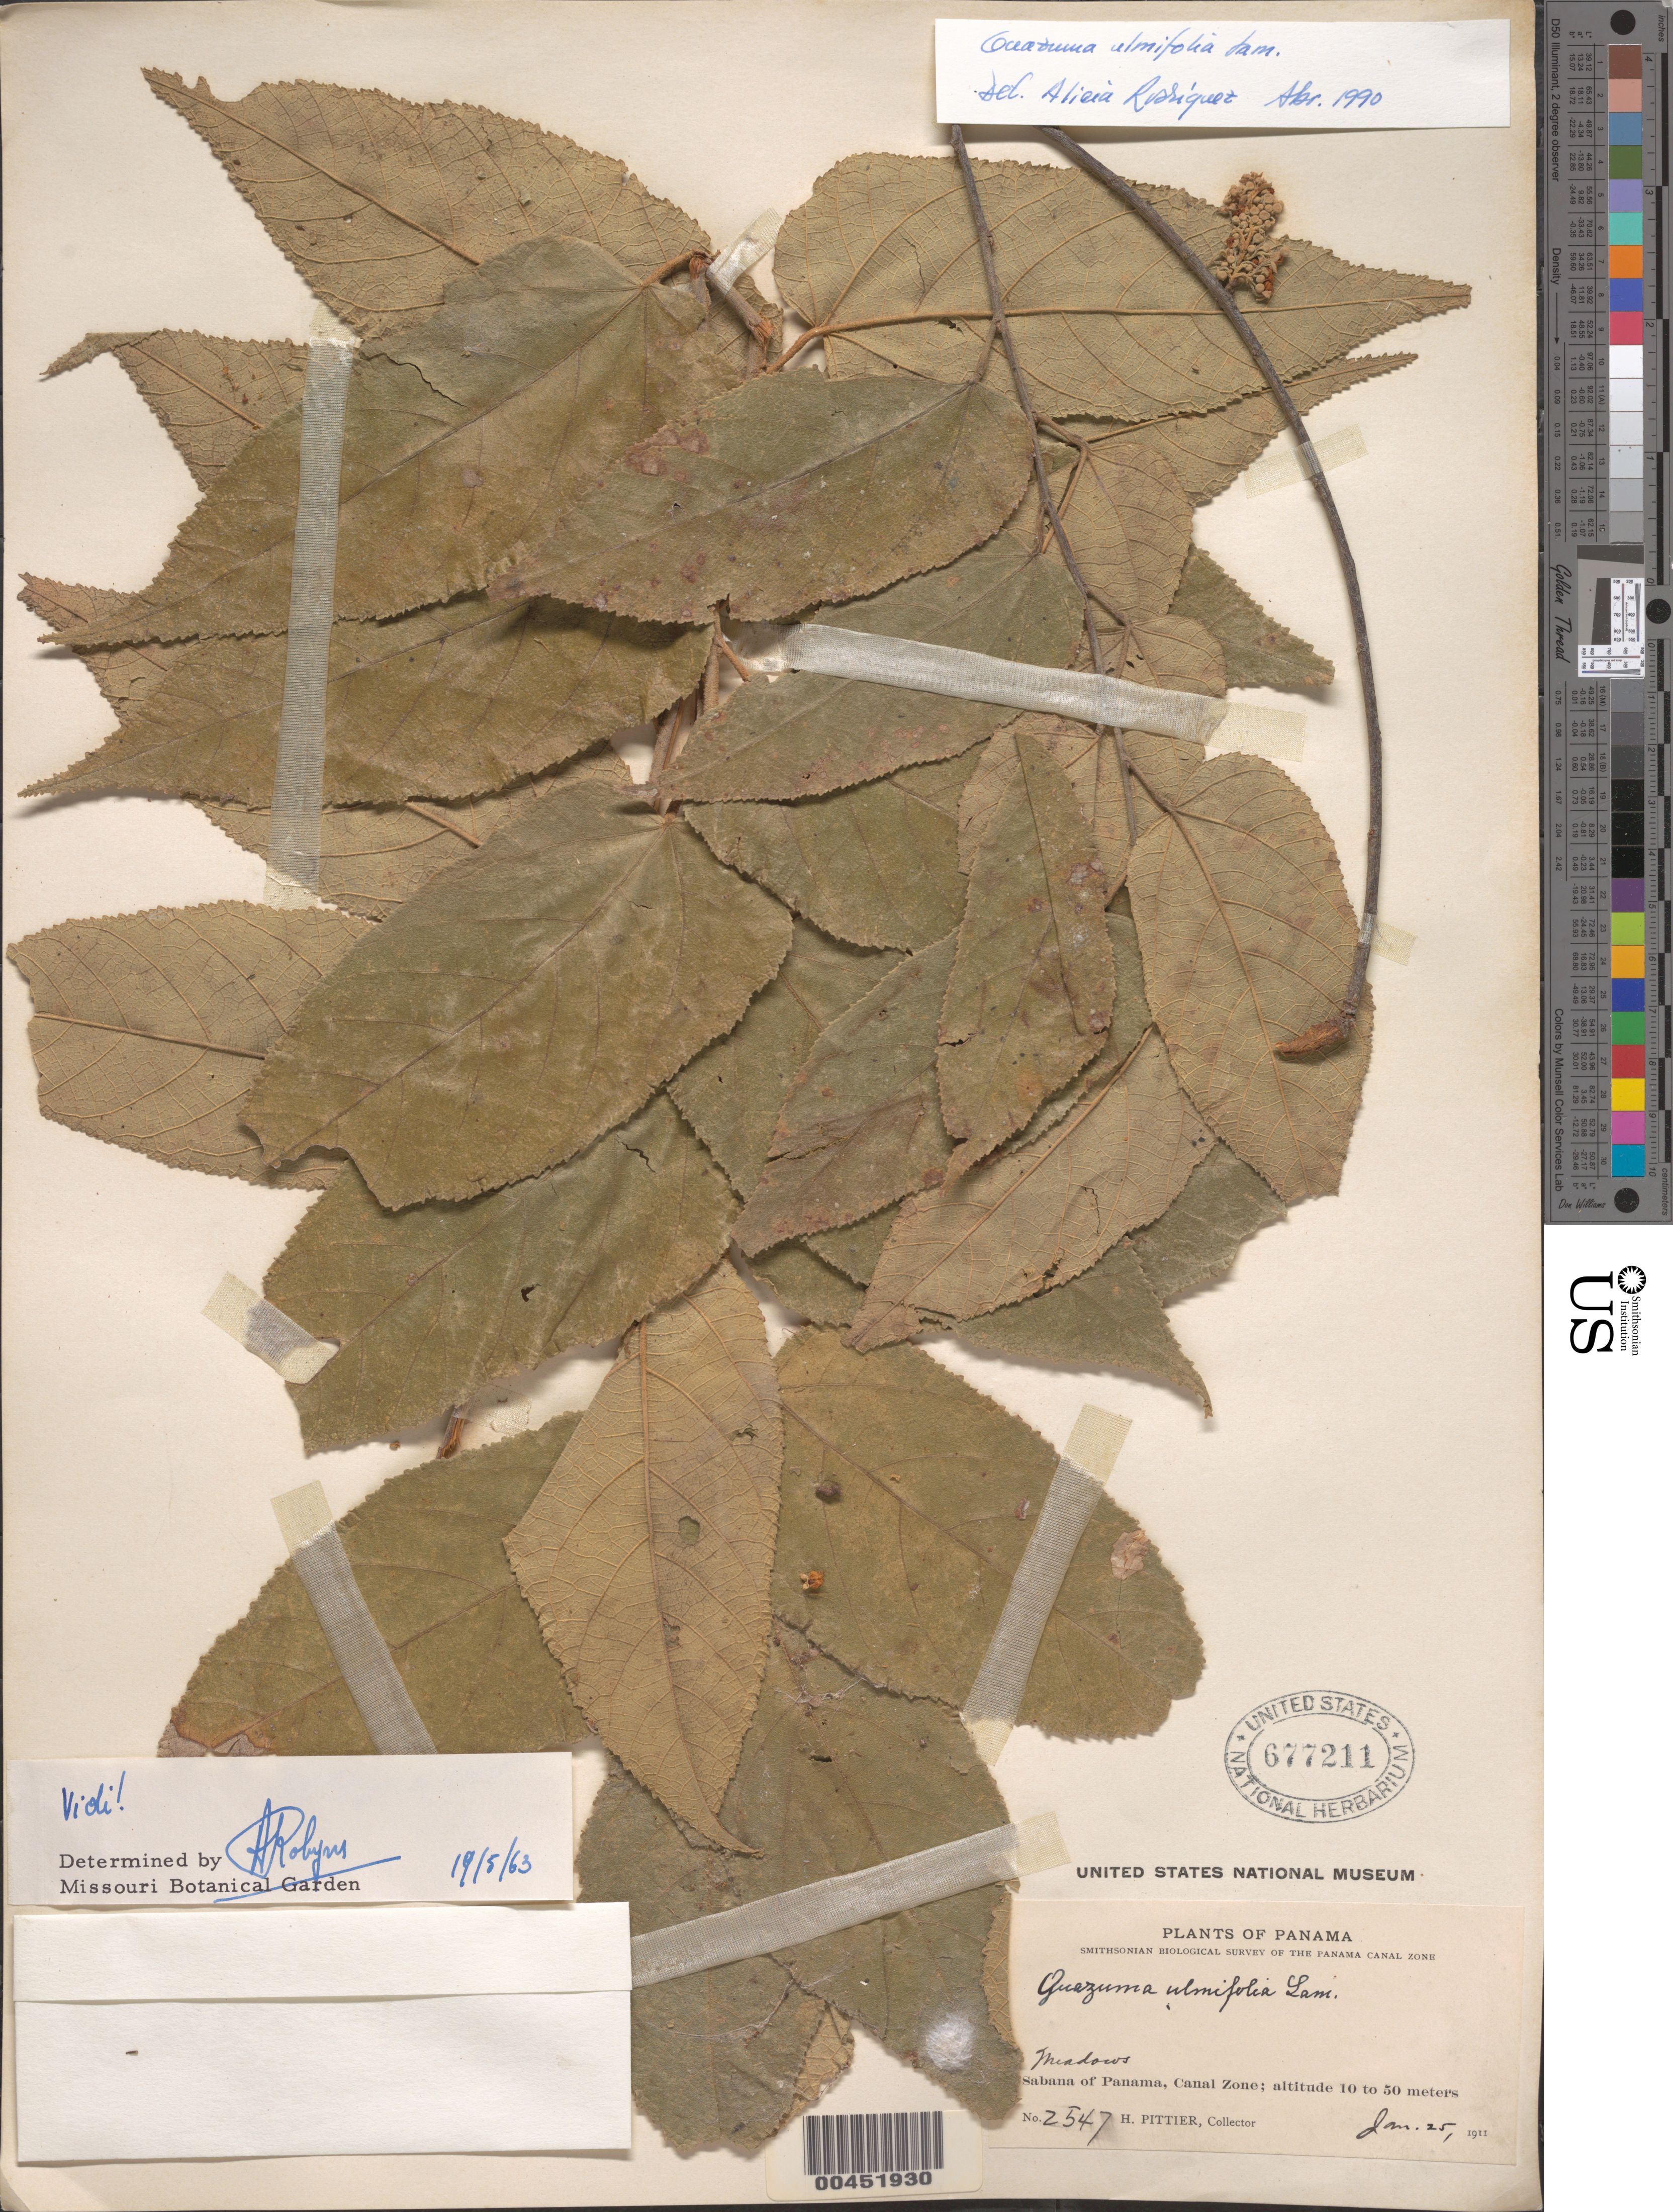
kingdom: Plantae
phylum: Tracheophyta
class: Magnoliopsida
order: Malvales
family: Malvaceae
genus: Guazuma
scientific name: Guazuma ulmifolia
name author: Lam.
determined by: Rodríguez, A.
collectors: H. F. Pittier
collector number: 2547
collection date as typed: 25 Jan 1911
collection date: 1911-01-25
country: Panama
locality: Sabana of Panama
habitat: meadows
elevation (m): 10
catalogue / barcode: US 677211